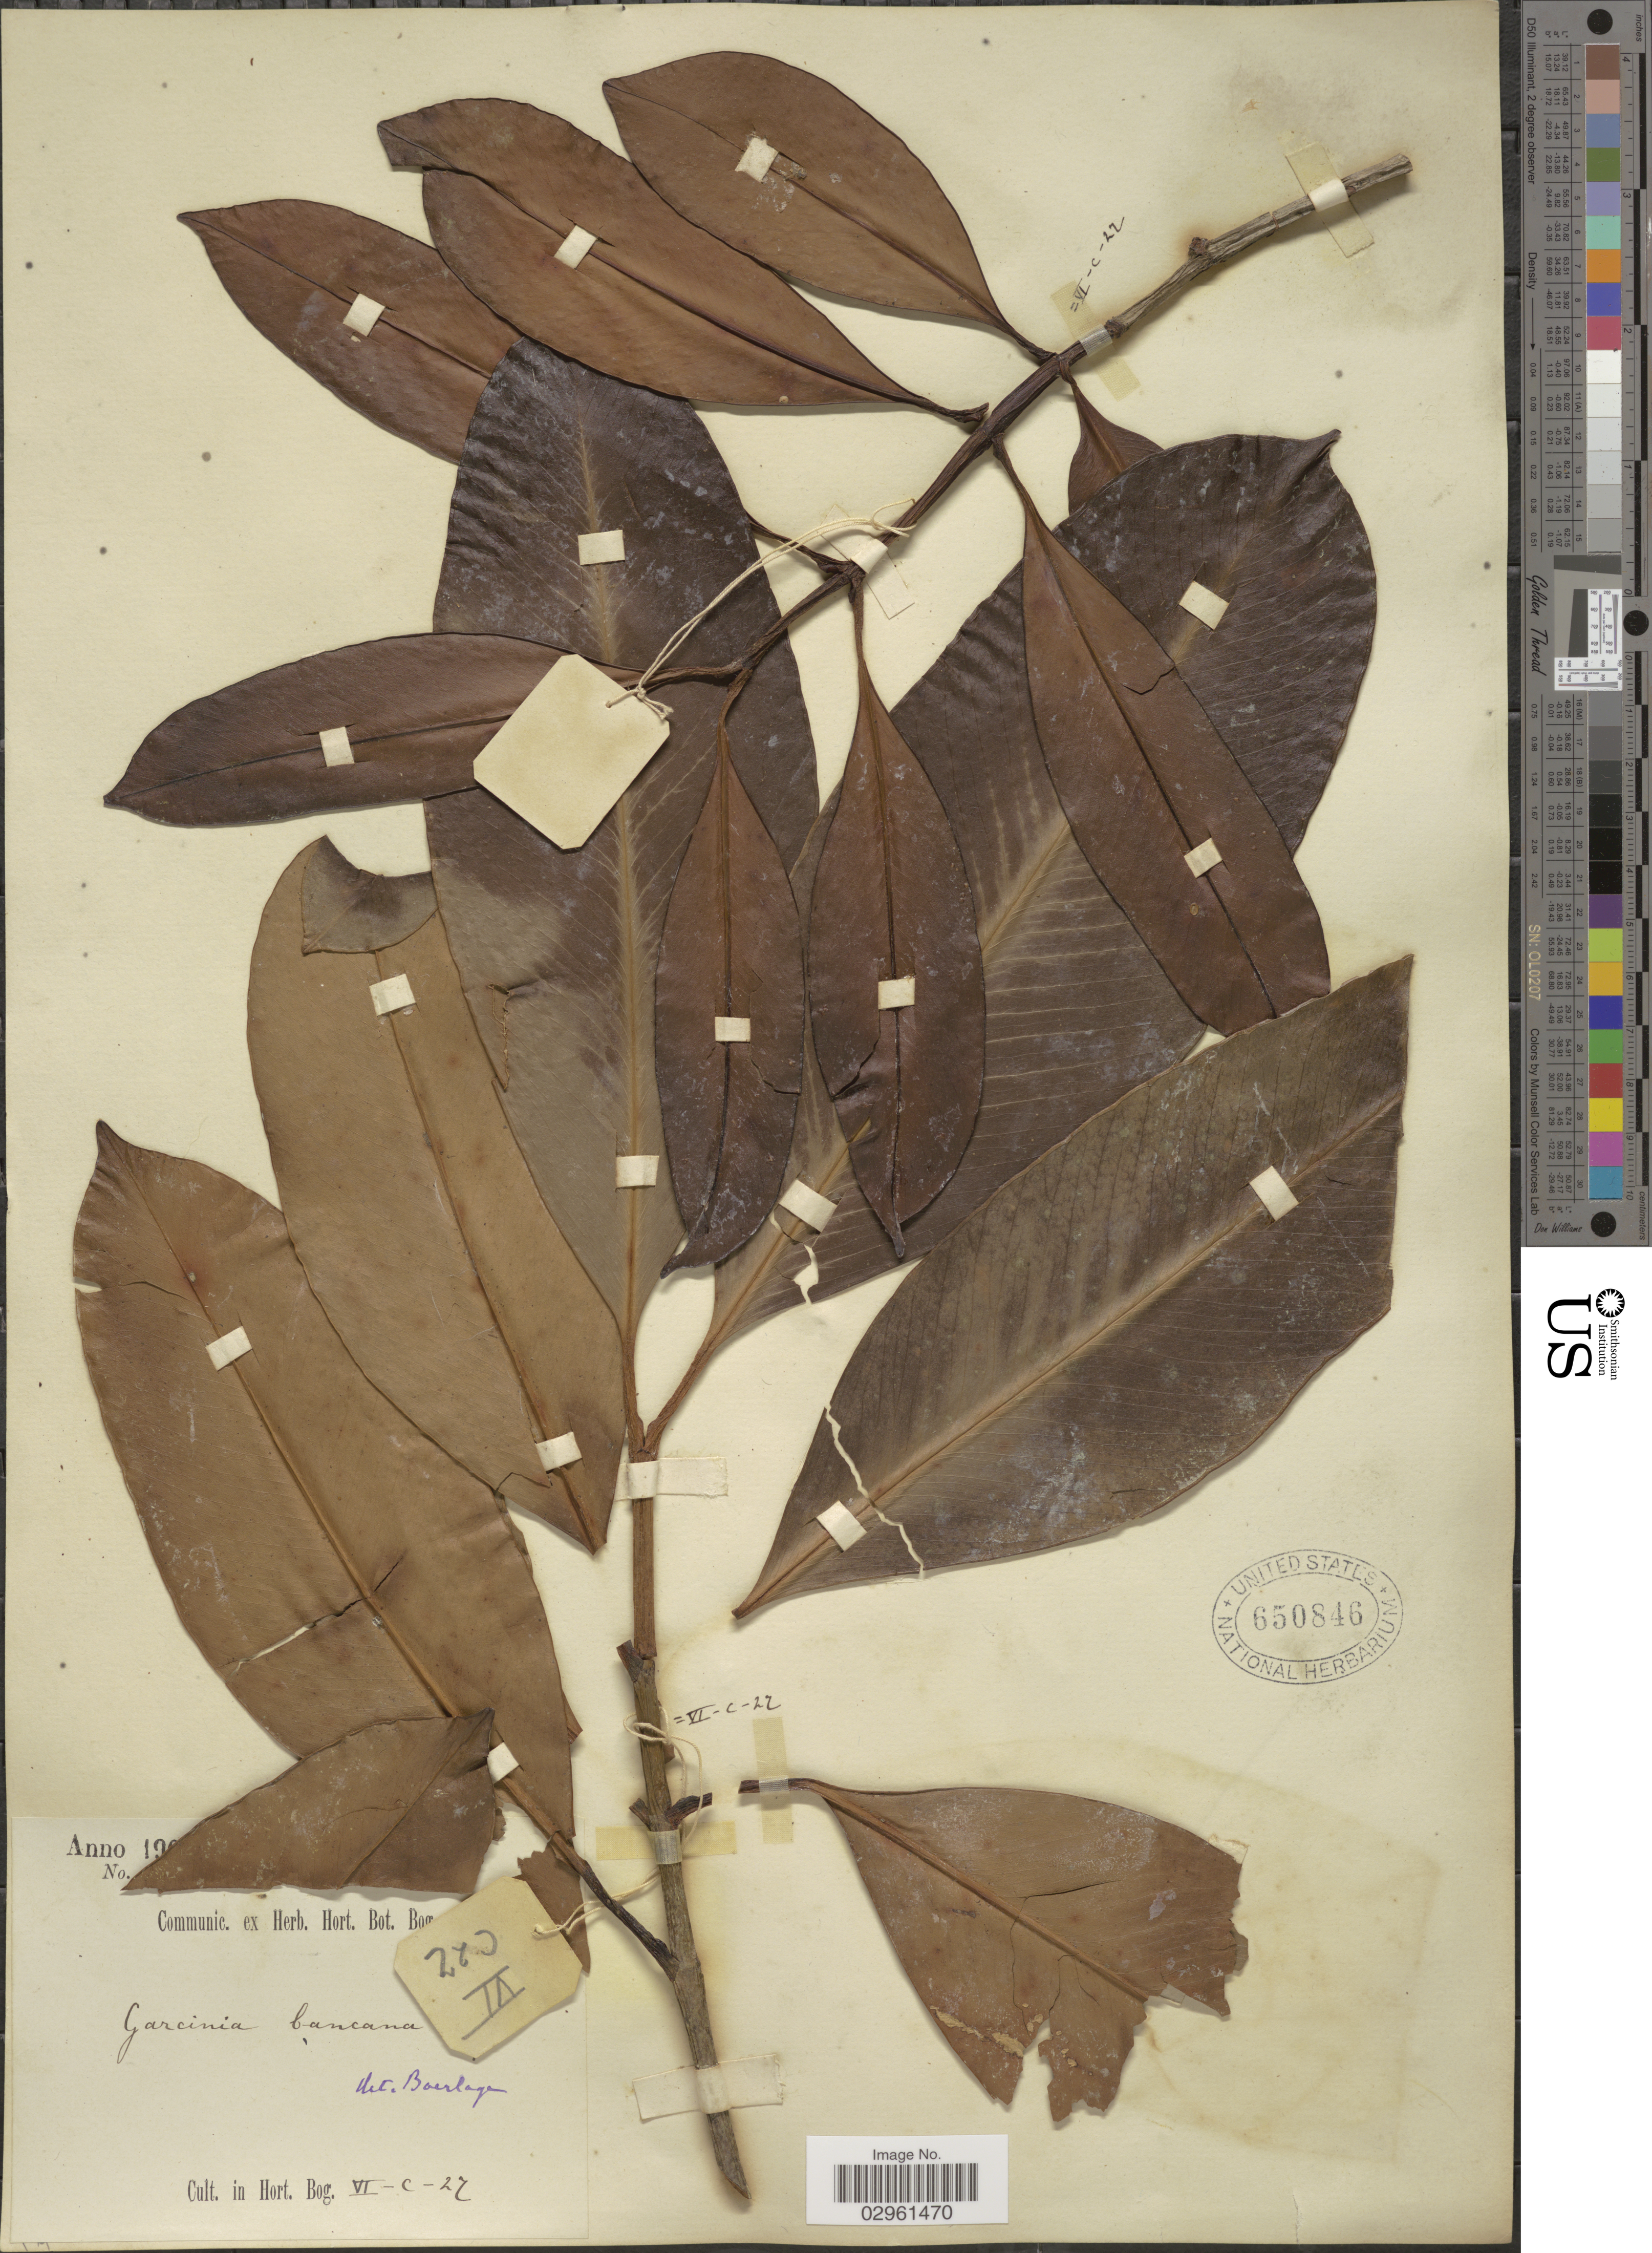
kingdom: Plantae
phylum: Tracheophyta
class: Magnoliopsida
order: Malpighiales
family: Clusiaceae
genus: Garcinia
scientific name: Garcinia bancana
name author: Miq.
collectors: ex herb. Hort. Bot. Bog.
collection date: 1901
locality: Cult. in Hort. Bog. VI-C-27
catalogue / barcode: US 650846